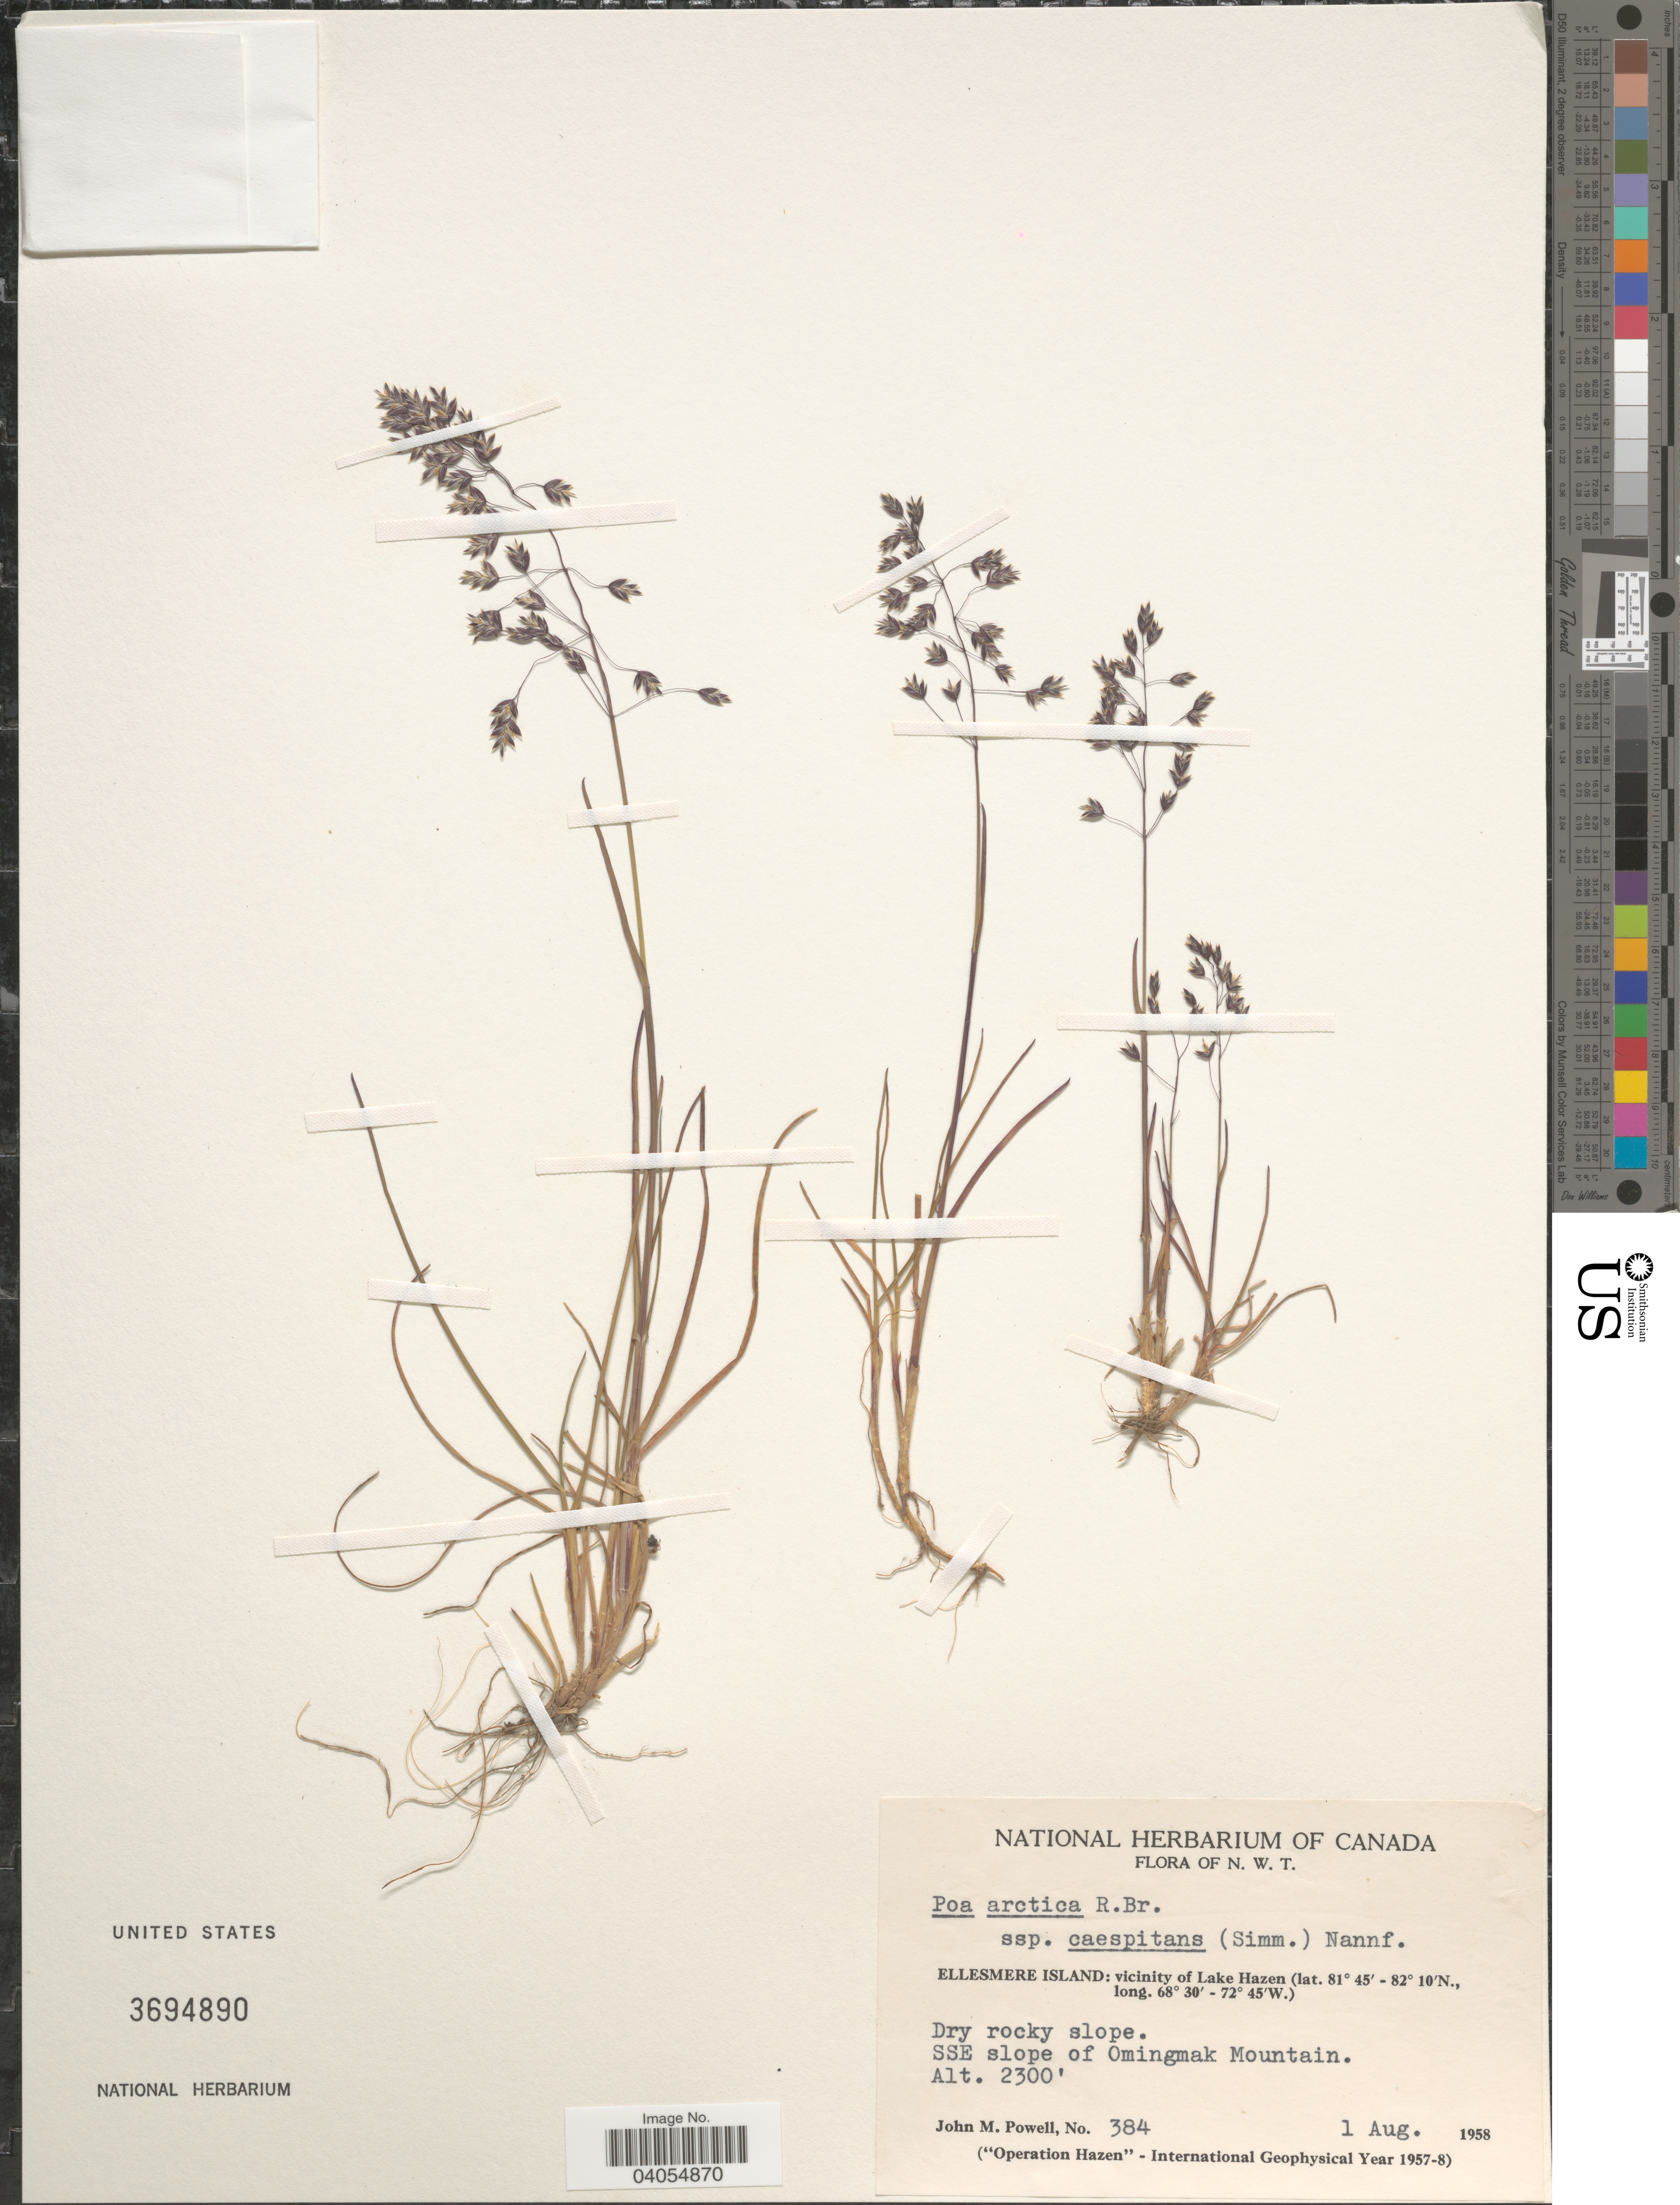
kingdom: Plantae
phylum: Tracheophyta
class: Liliopsida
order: Poales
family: Poaceae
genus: Poa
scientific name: Poa arctica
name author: R. Br.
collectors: J. Powell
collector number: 384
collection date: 1958-08-01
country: Canada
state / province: Northwest Territories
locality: Ellesmere Island: vicinity of Lake Hazen. SSE slope of Omingmak Mountain.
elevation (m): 701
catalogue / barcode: US 3694890